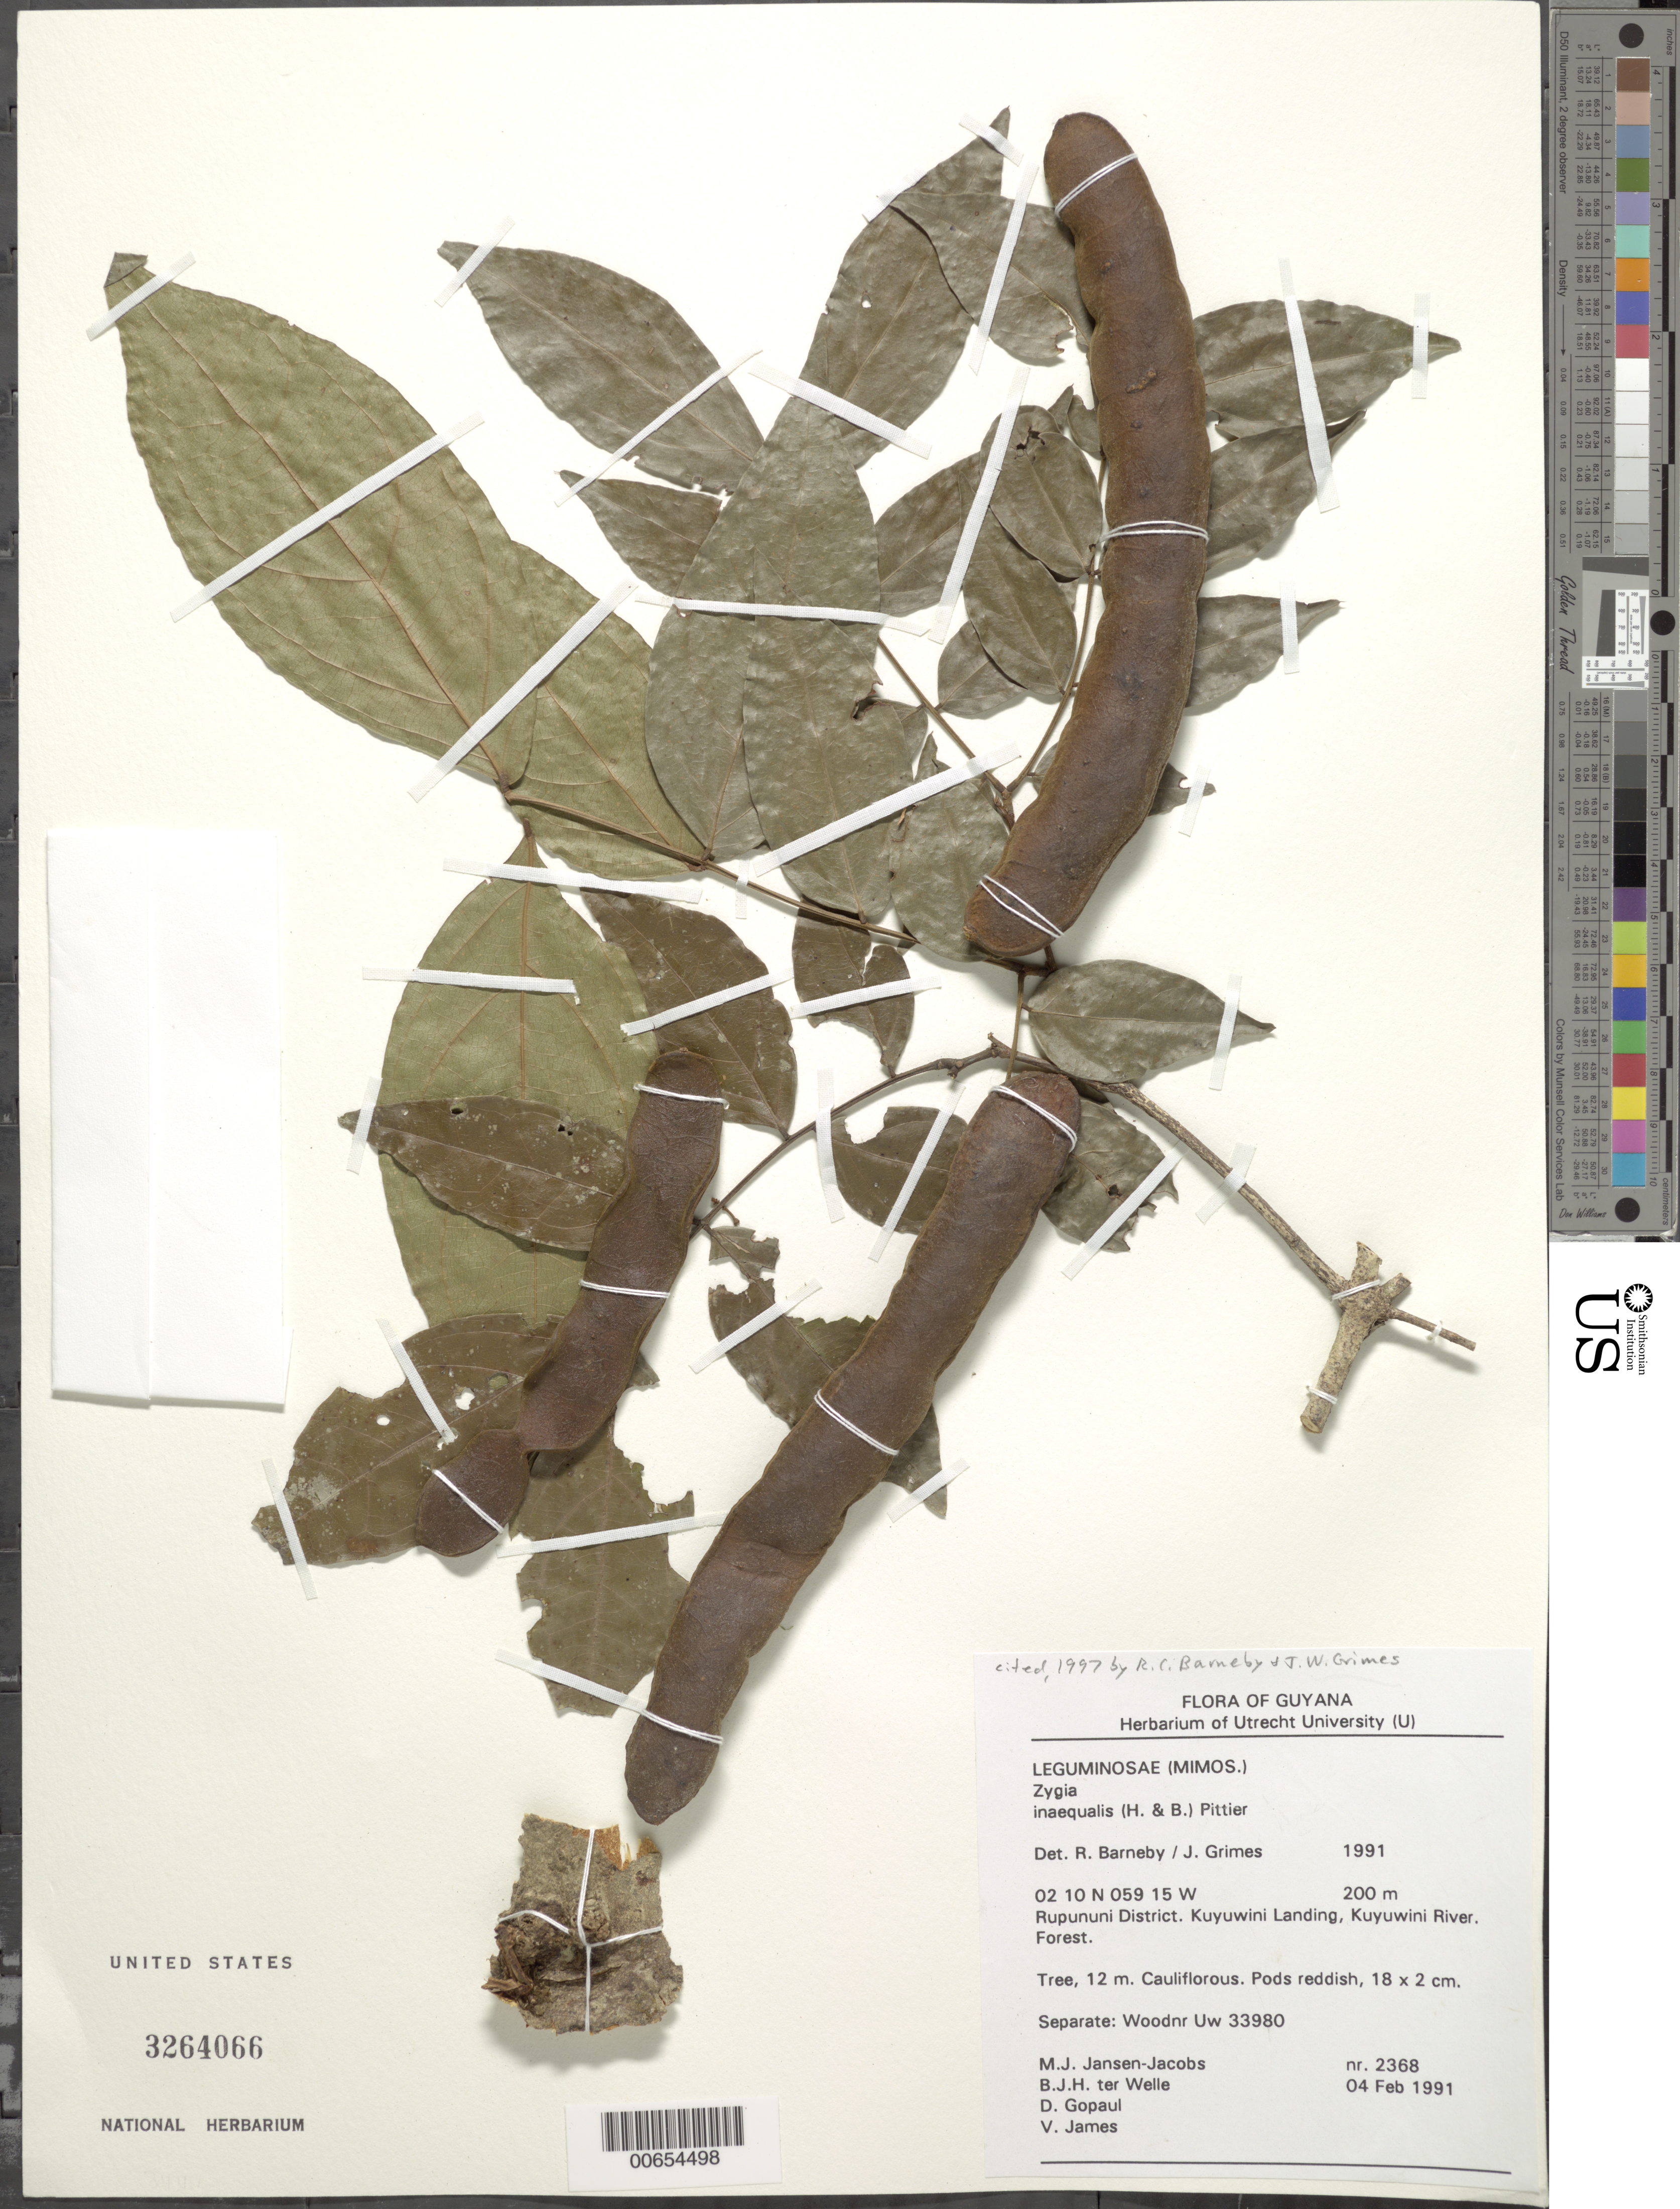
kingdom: Plantae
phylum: Tracheophyta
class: Magnoliopsida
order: Fabales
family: Fabaceae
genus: Zygia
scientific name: Zygia inaequalis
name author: (Humb. & Bonpl. ex Willd.) Pittier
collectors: M. J. Jansen-Jacobs, B. Welle, D. Gopaul & V. James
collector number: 2368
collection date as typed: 4-Feb-91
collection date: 1991-02-04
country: Guyana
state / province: U. Takutu-U. Essequibo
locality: Kuyuwini Landing, Kuyuwini River, Rupununi District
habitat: Forest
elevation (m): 200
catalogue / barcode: US 3264066